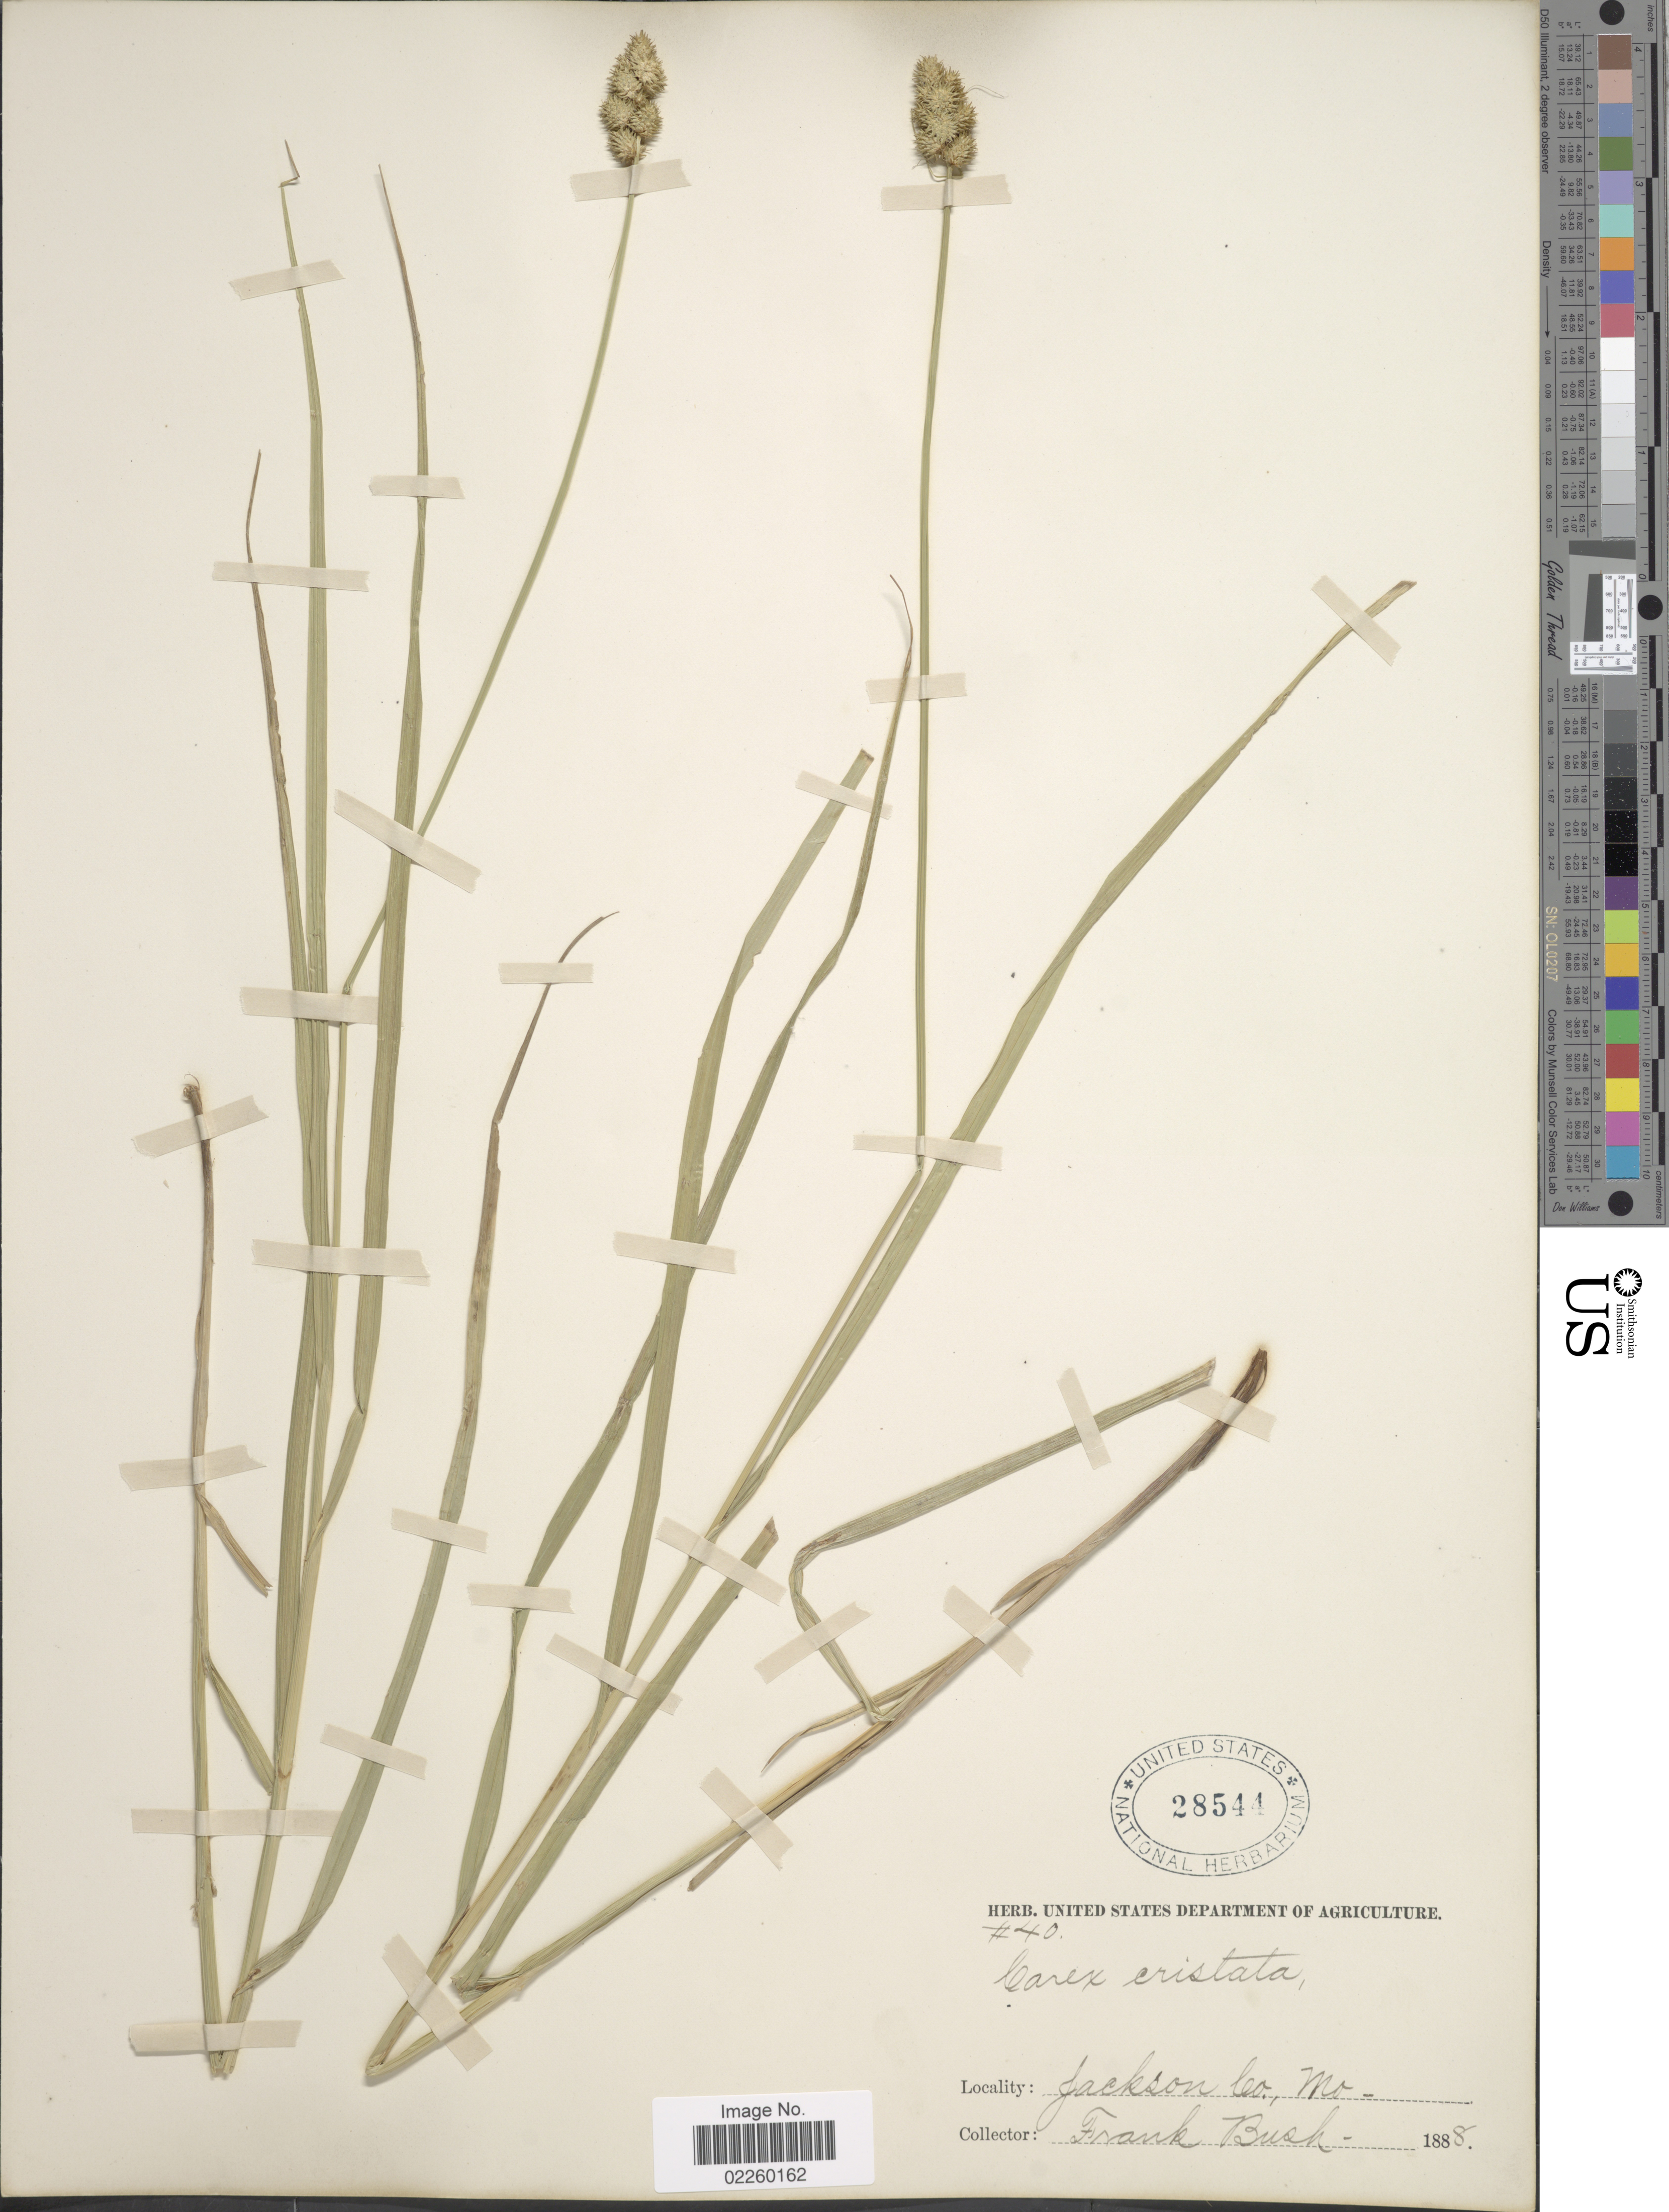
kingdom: Plantae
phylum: Tracheophyta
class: Liliopsida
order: Poales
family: Cyperaceae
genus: Carex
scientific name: Carex cristatella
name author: Britton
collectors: F. Bush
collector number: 40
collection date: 1888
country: United States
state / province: Missouri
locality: Jackson Co.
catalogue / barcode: US 28544